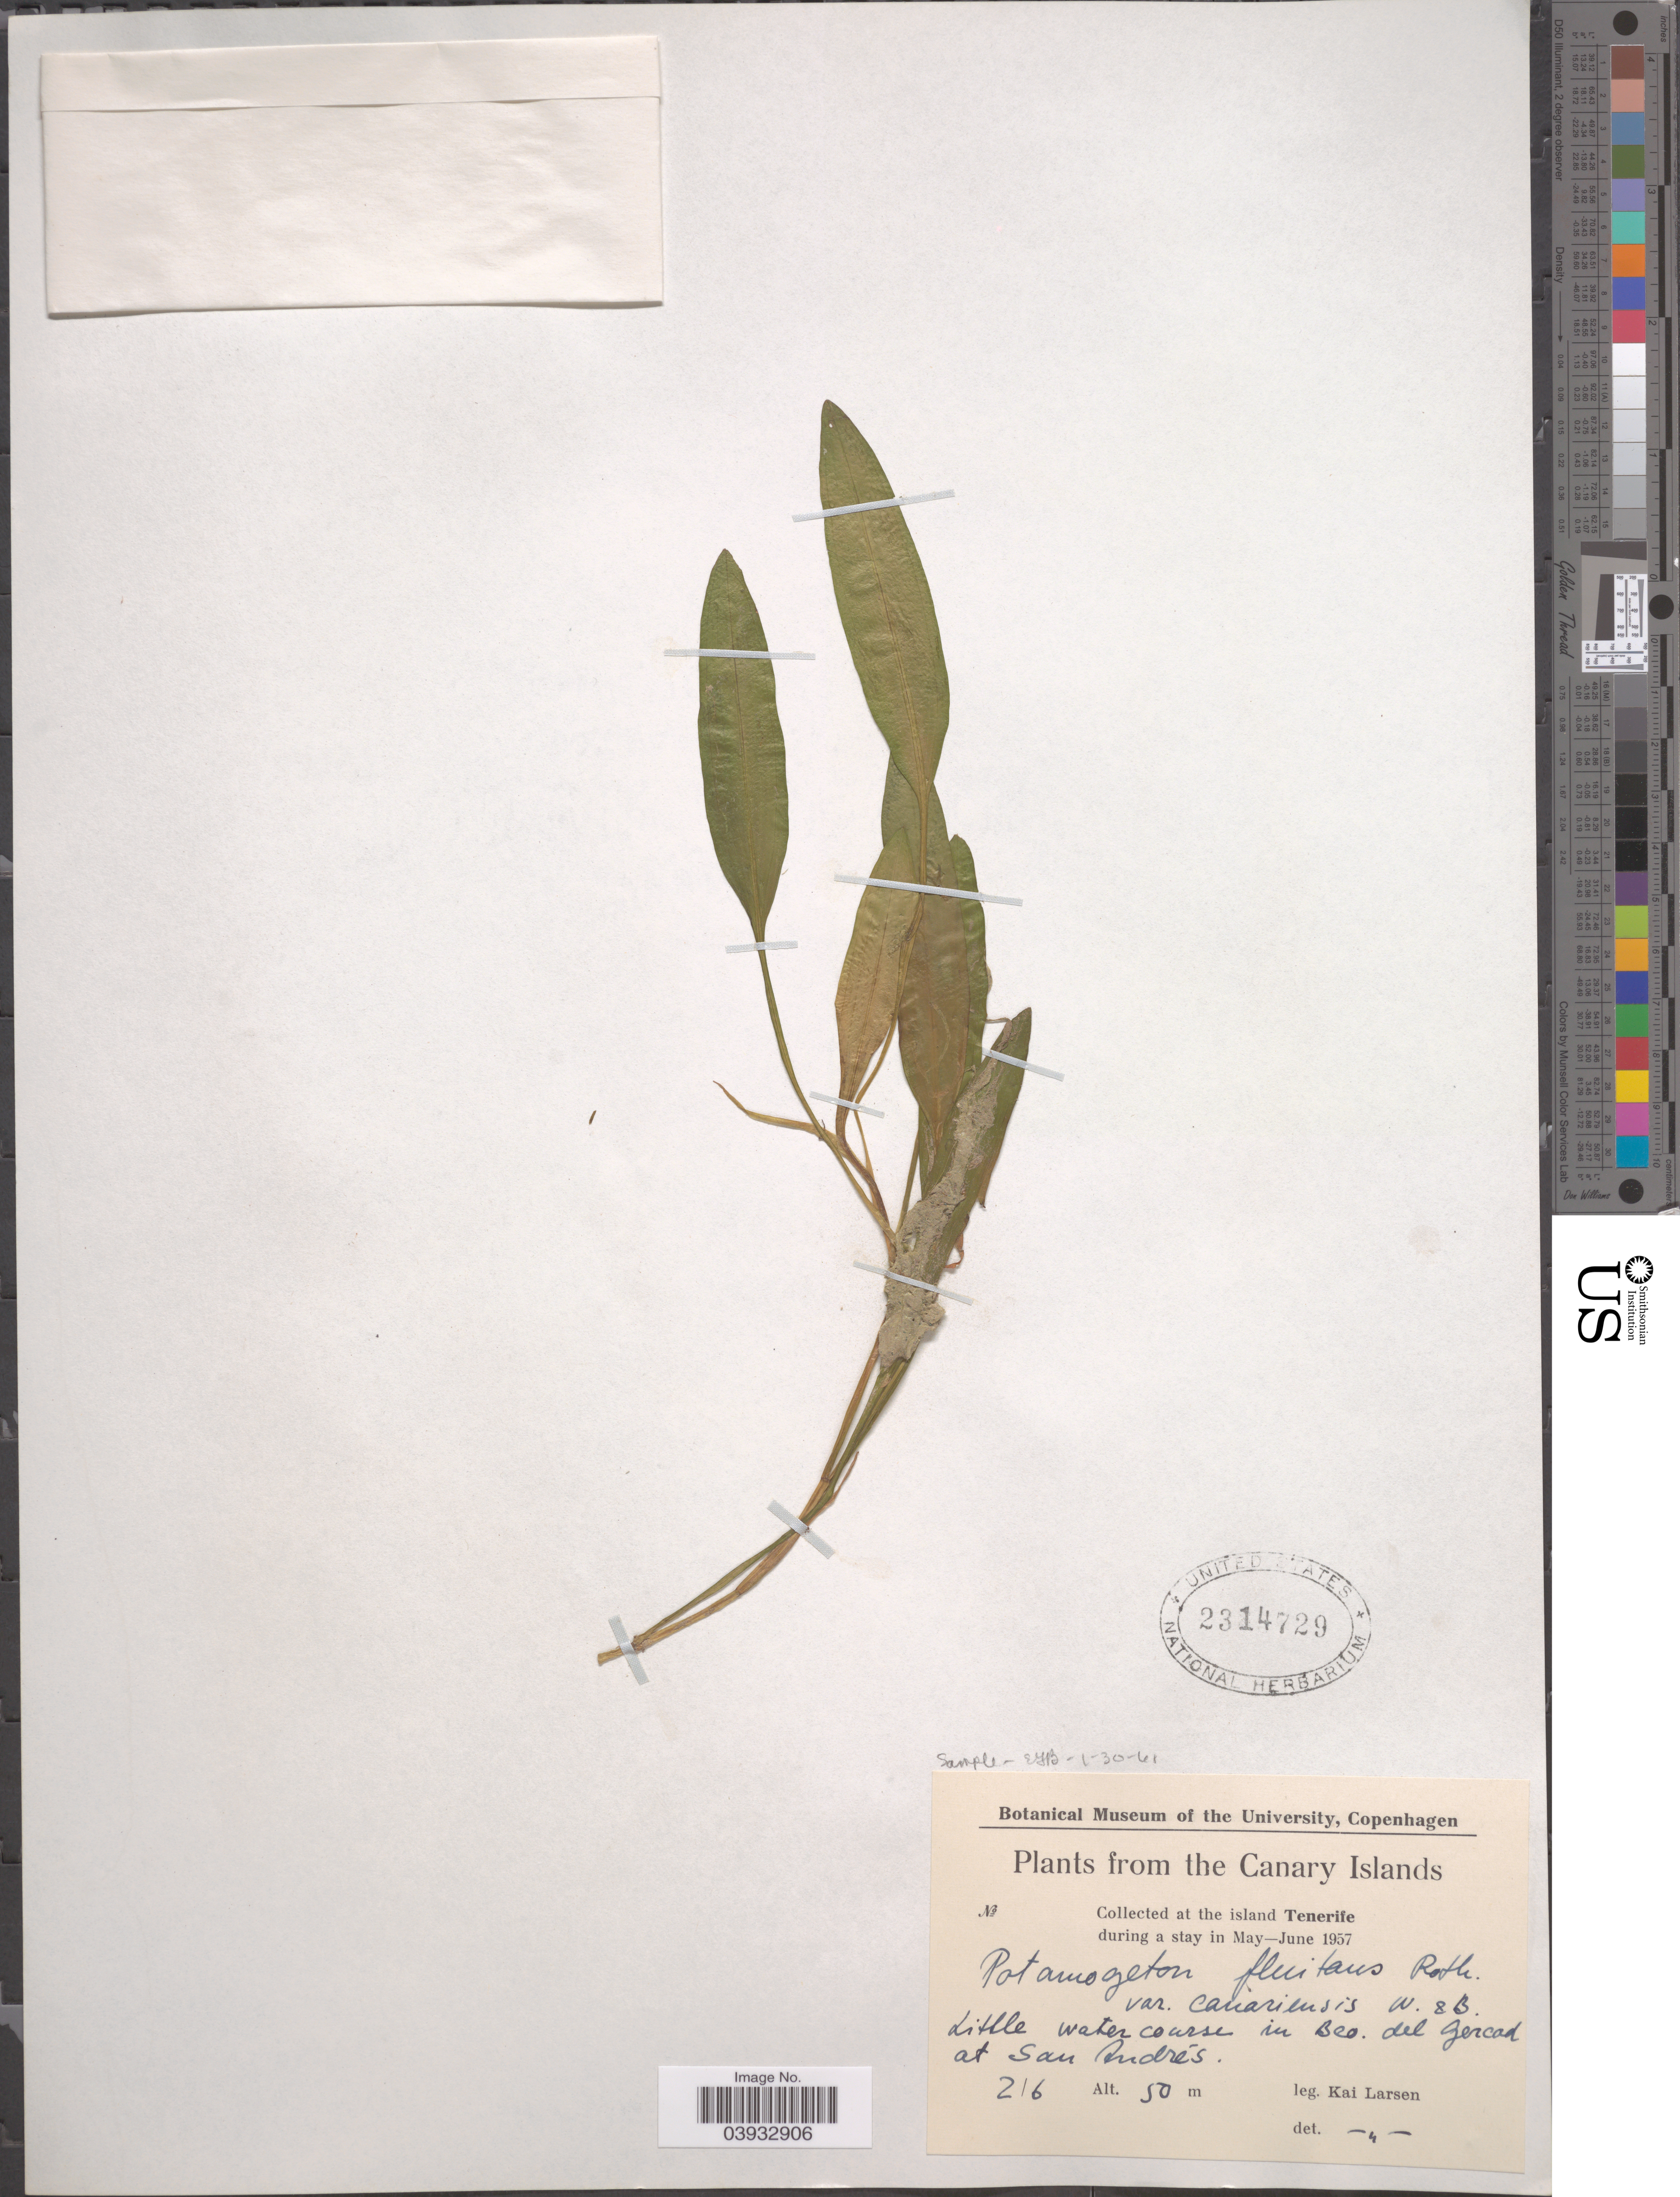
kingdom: Plantae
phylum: Tracheophyta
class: Liliopsida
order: Alismatales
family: Potamogetonaceae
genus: Potamogeton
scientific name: Potamogeton fluitans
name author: Roth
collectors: K. Larsen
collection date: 1957-06-02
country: Spain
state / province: Canarias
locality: The Canary Islands. The island Tenerife. Little watercourse in Beo. del Gercad at San Andrés.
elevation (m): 50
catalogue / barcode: US 2314729